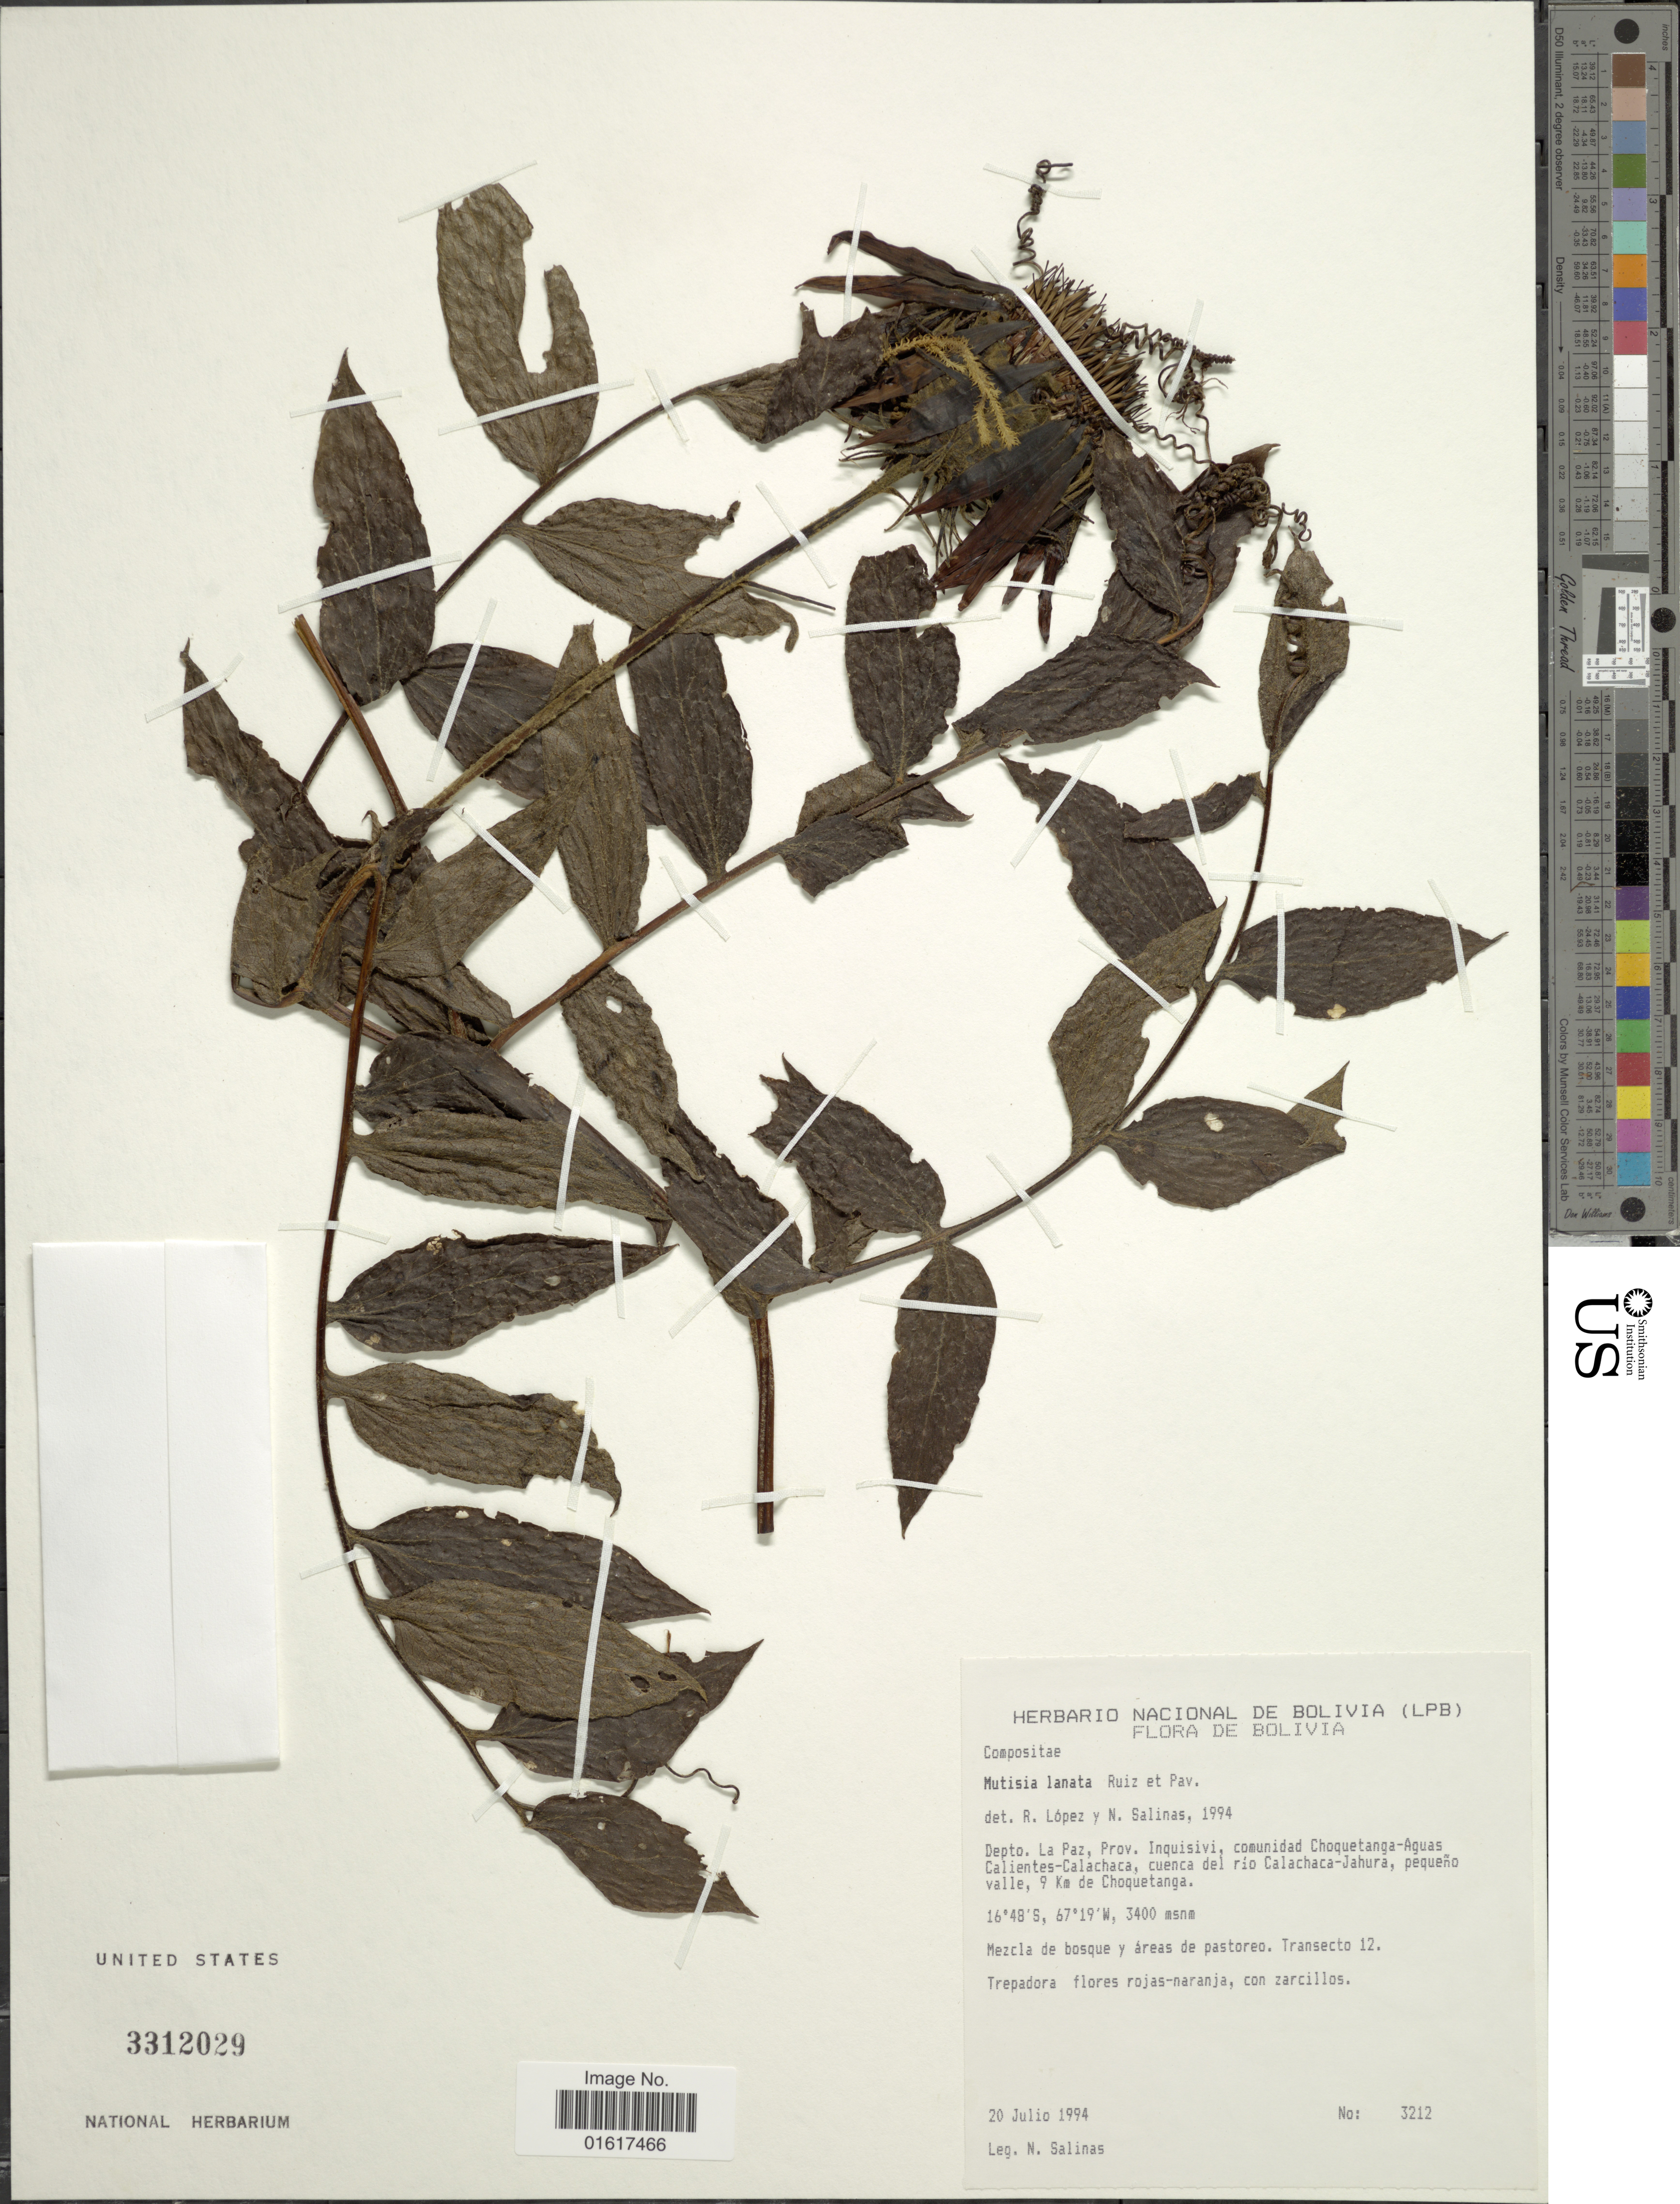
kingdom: Plantae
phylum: Tracheophyta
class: Magnoliopsida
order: Asterales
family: Asteraceae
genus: Mutisia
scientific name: Mutisia lanata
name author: Ruiz & Pav.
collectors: N. Salinas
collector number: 3212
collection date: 1994-07-20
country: Bolivia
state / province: La Paz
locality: Prov. Inquisivi, comunidad Choquetanga-Aguas Calientes-Calachaca, cuenca del río Calachaca-Jahura, pequeñnp valle, 9 km de Choquetanga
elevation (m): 3400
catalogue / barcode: US 3312029